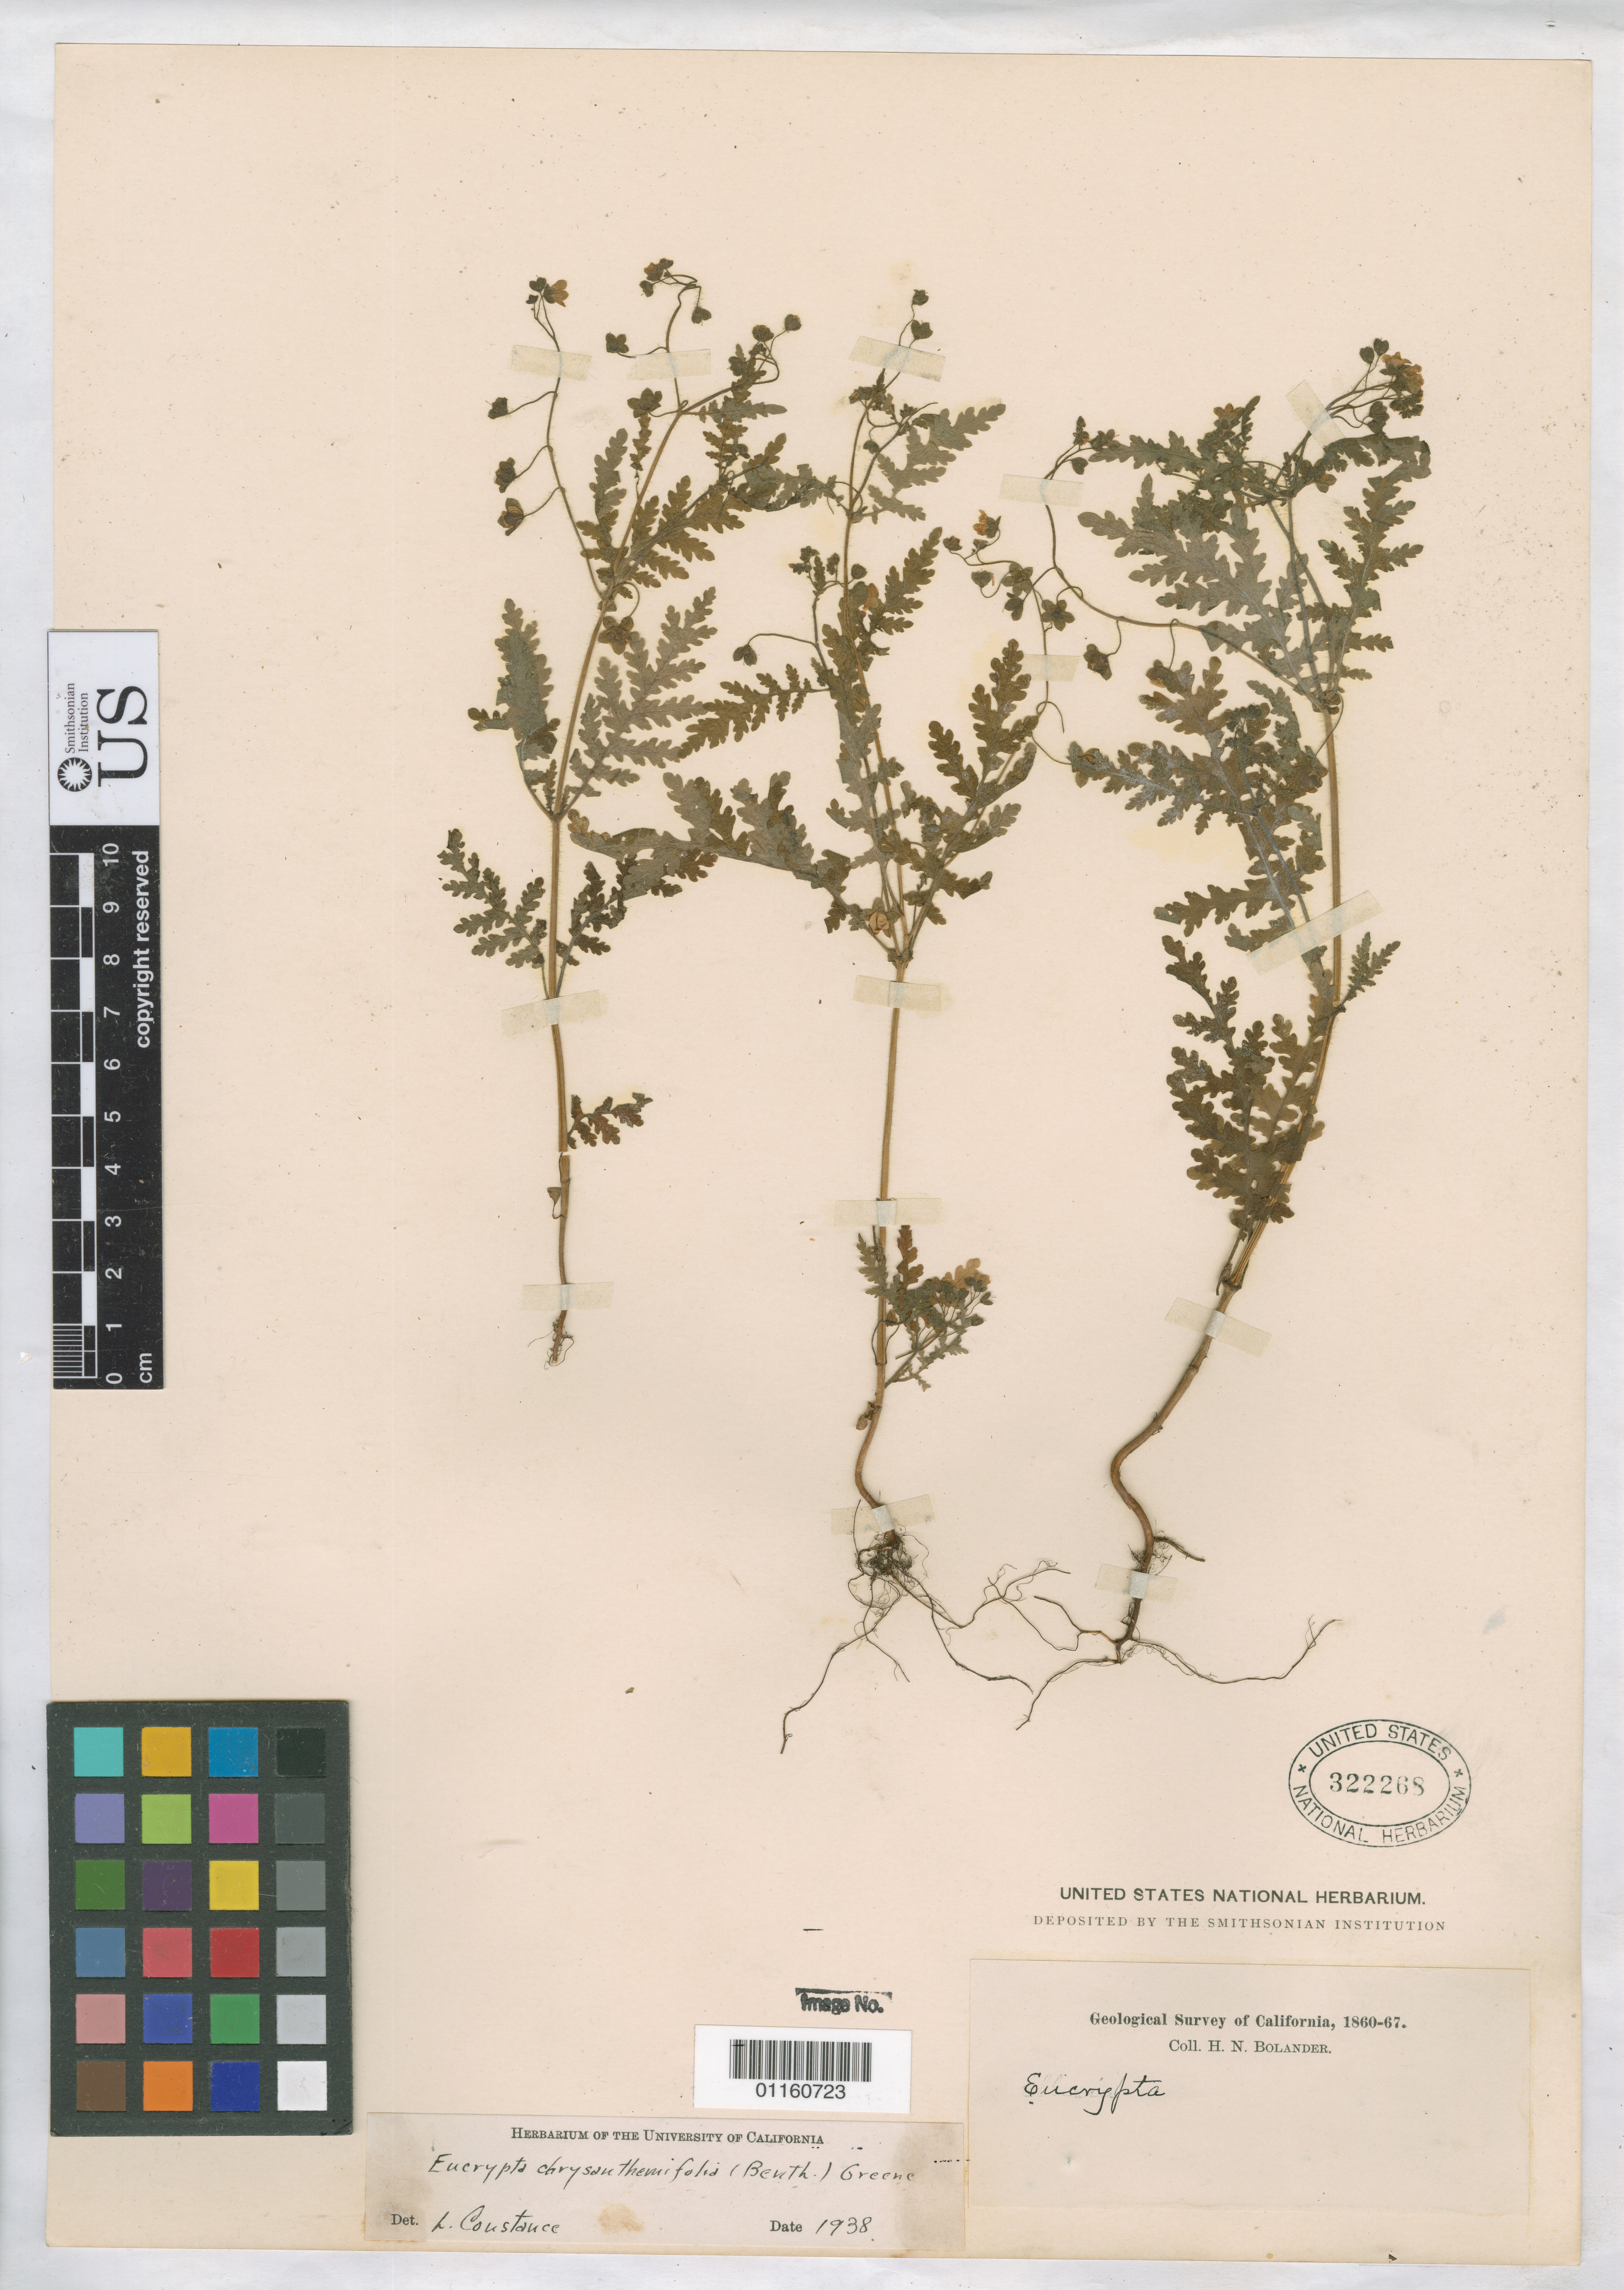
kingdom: Plantae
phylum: Tracheophyta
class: Magnoliopsida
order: Boraginales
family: Hydrophyllaceae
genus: Eucrypta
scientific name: Eucrypta chrysanthemifolia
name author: (Benth.) Greene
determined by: Constance, L., (UC), University of California Berkeley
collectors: H. Bolander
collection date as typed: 1860 to -- --- 1867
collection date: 1860/1867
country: United States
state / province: California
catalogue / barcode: US 322268